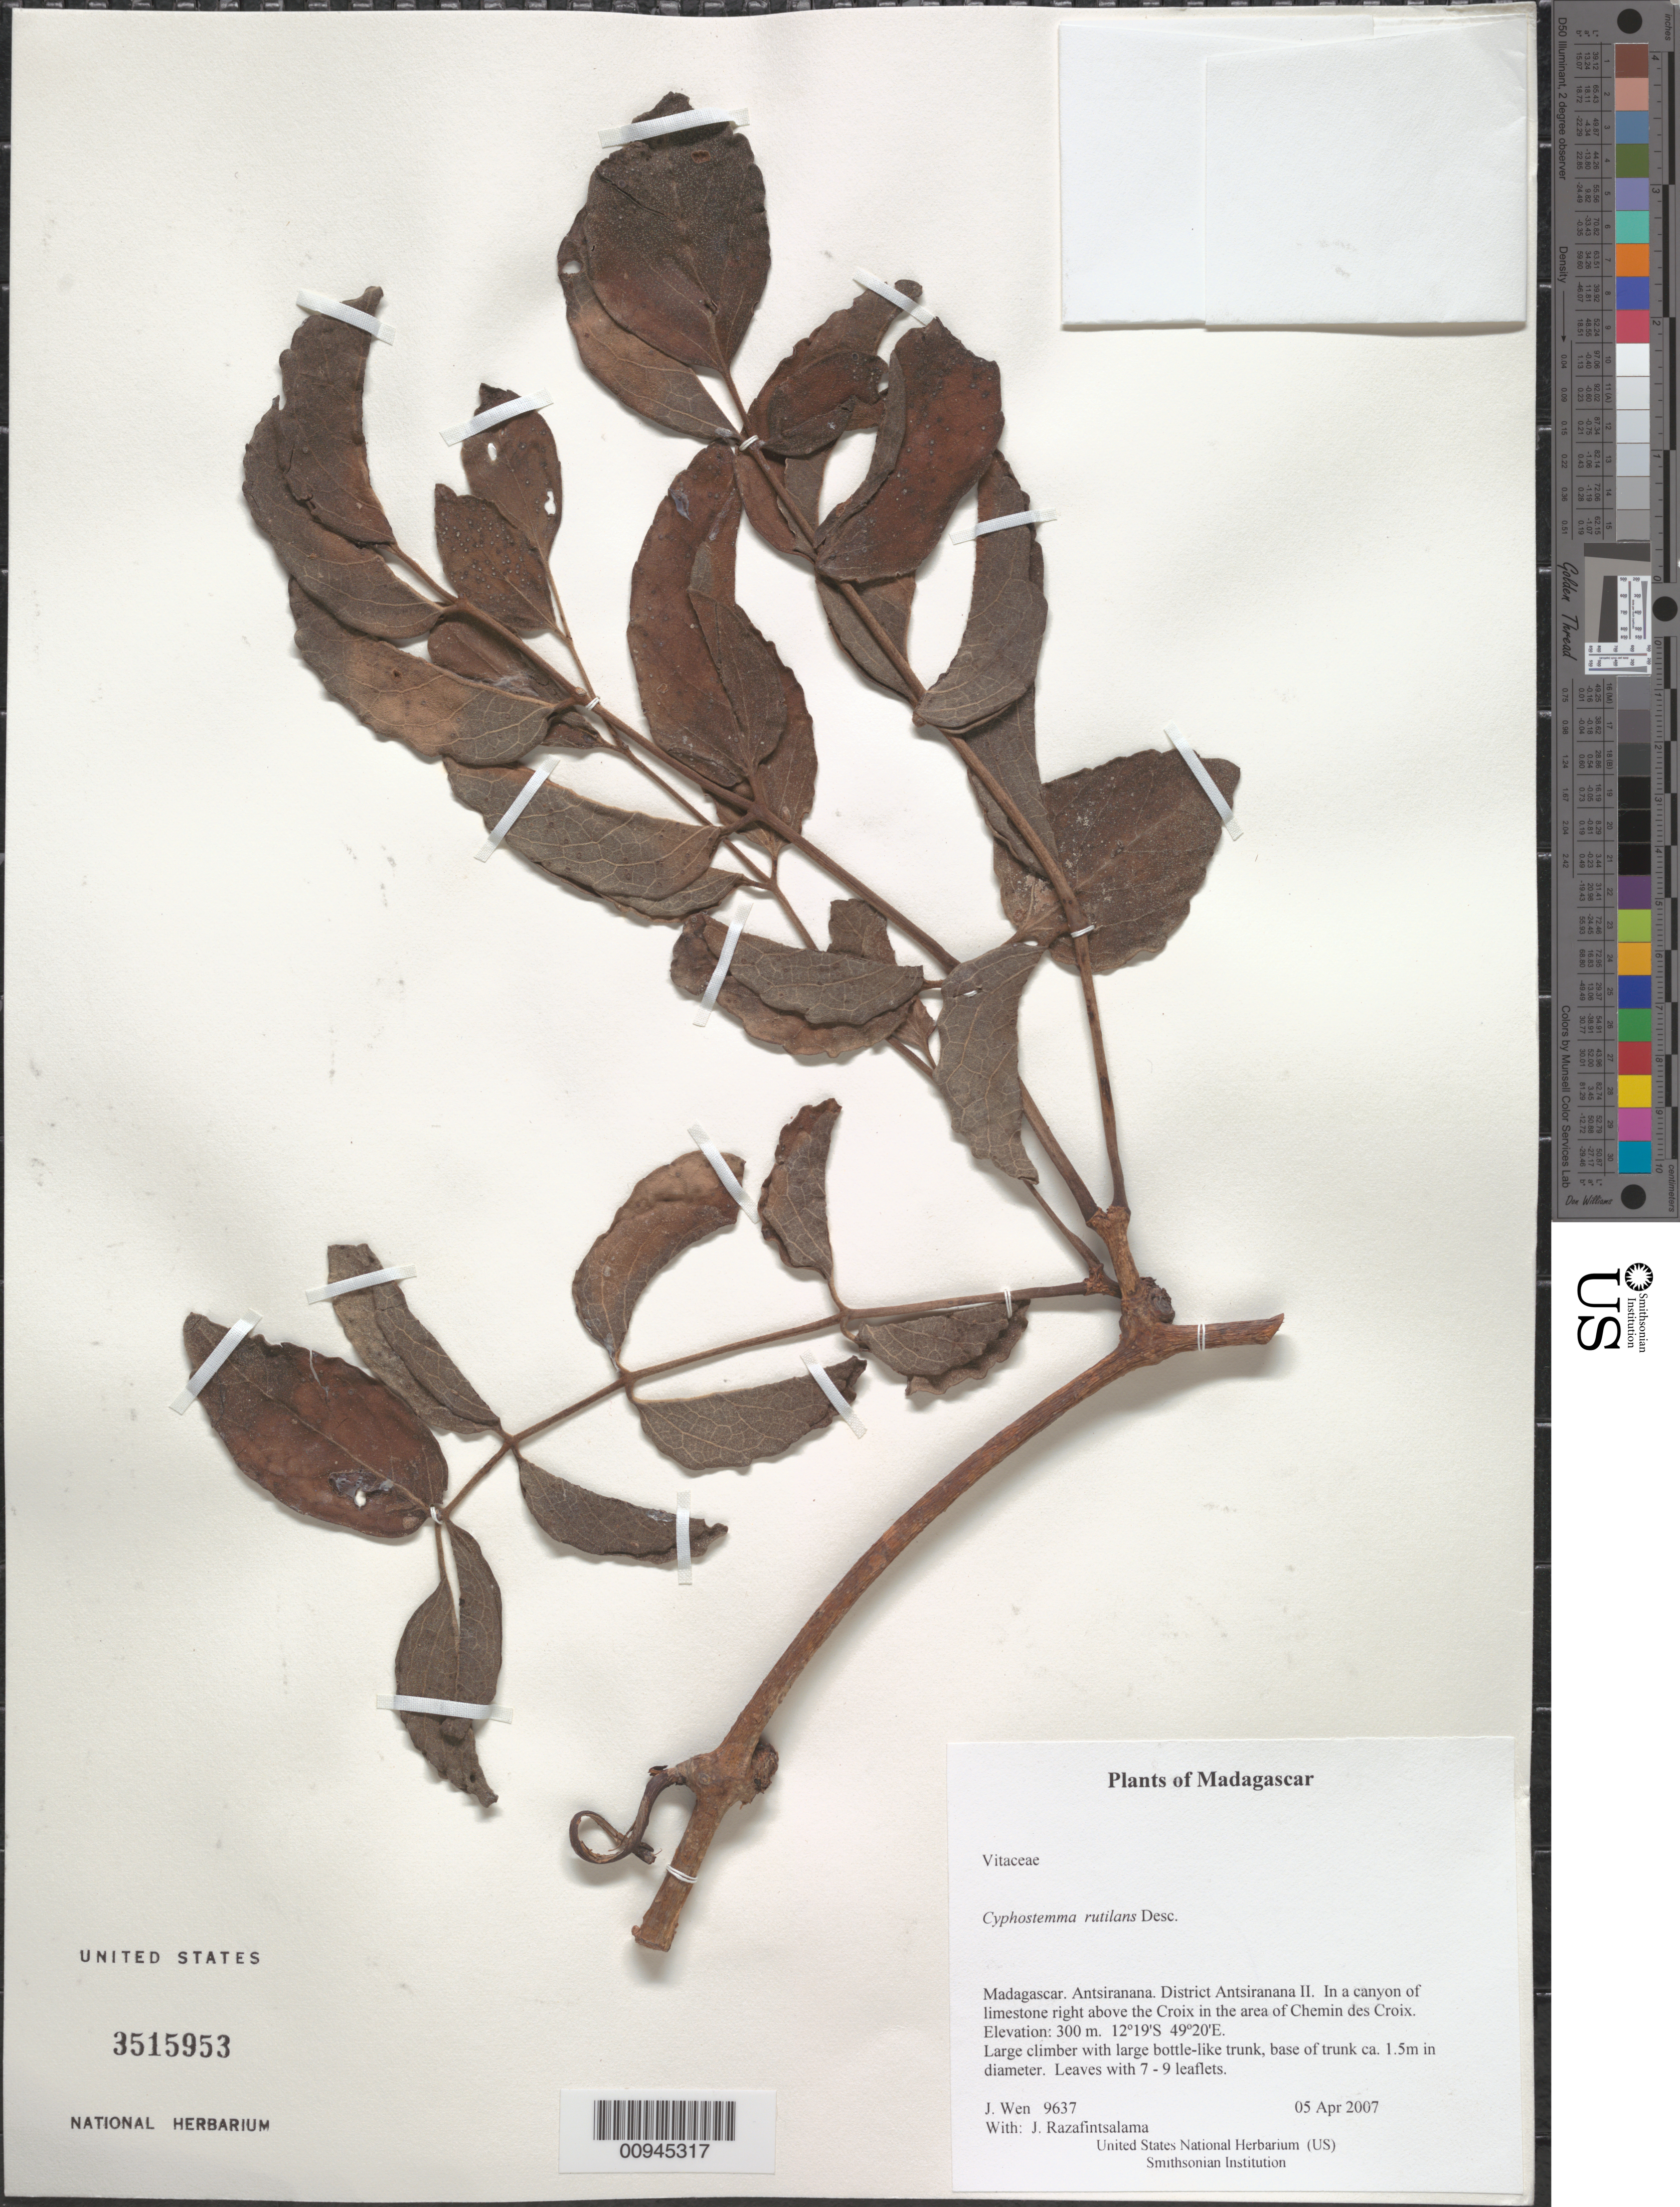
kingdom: Plantae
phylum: Tracheophyta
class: Magnoliopsida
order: Vitales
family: Vitaceae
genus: Cyphostemma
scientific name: Cyphostemma rutilans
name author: Desc.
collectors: J. Wen & J. Razafintsalama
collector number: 9637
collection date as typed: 05 Apr 2007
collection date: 2007-04-05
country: Madagascar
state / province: Diana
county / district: Antsiranana II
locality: District Antsiranana II. In a canyon of limestone right above the Croix in the area of Chemin des Croix.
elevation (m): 300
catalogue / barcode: US 3515953